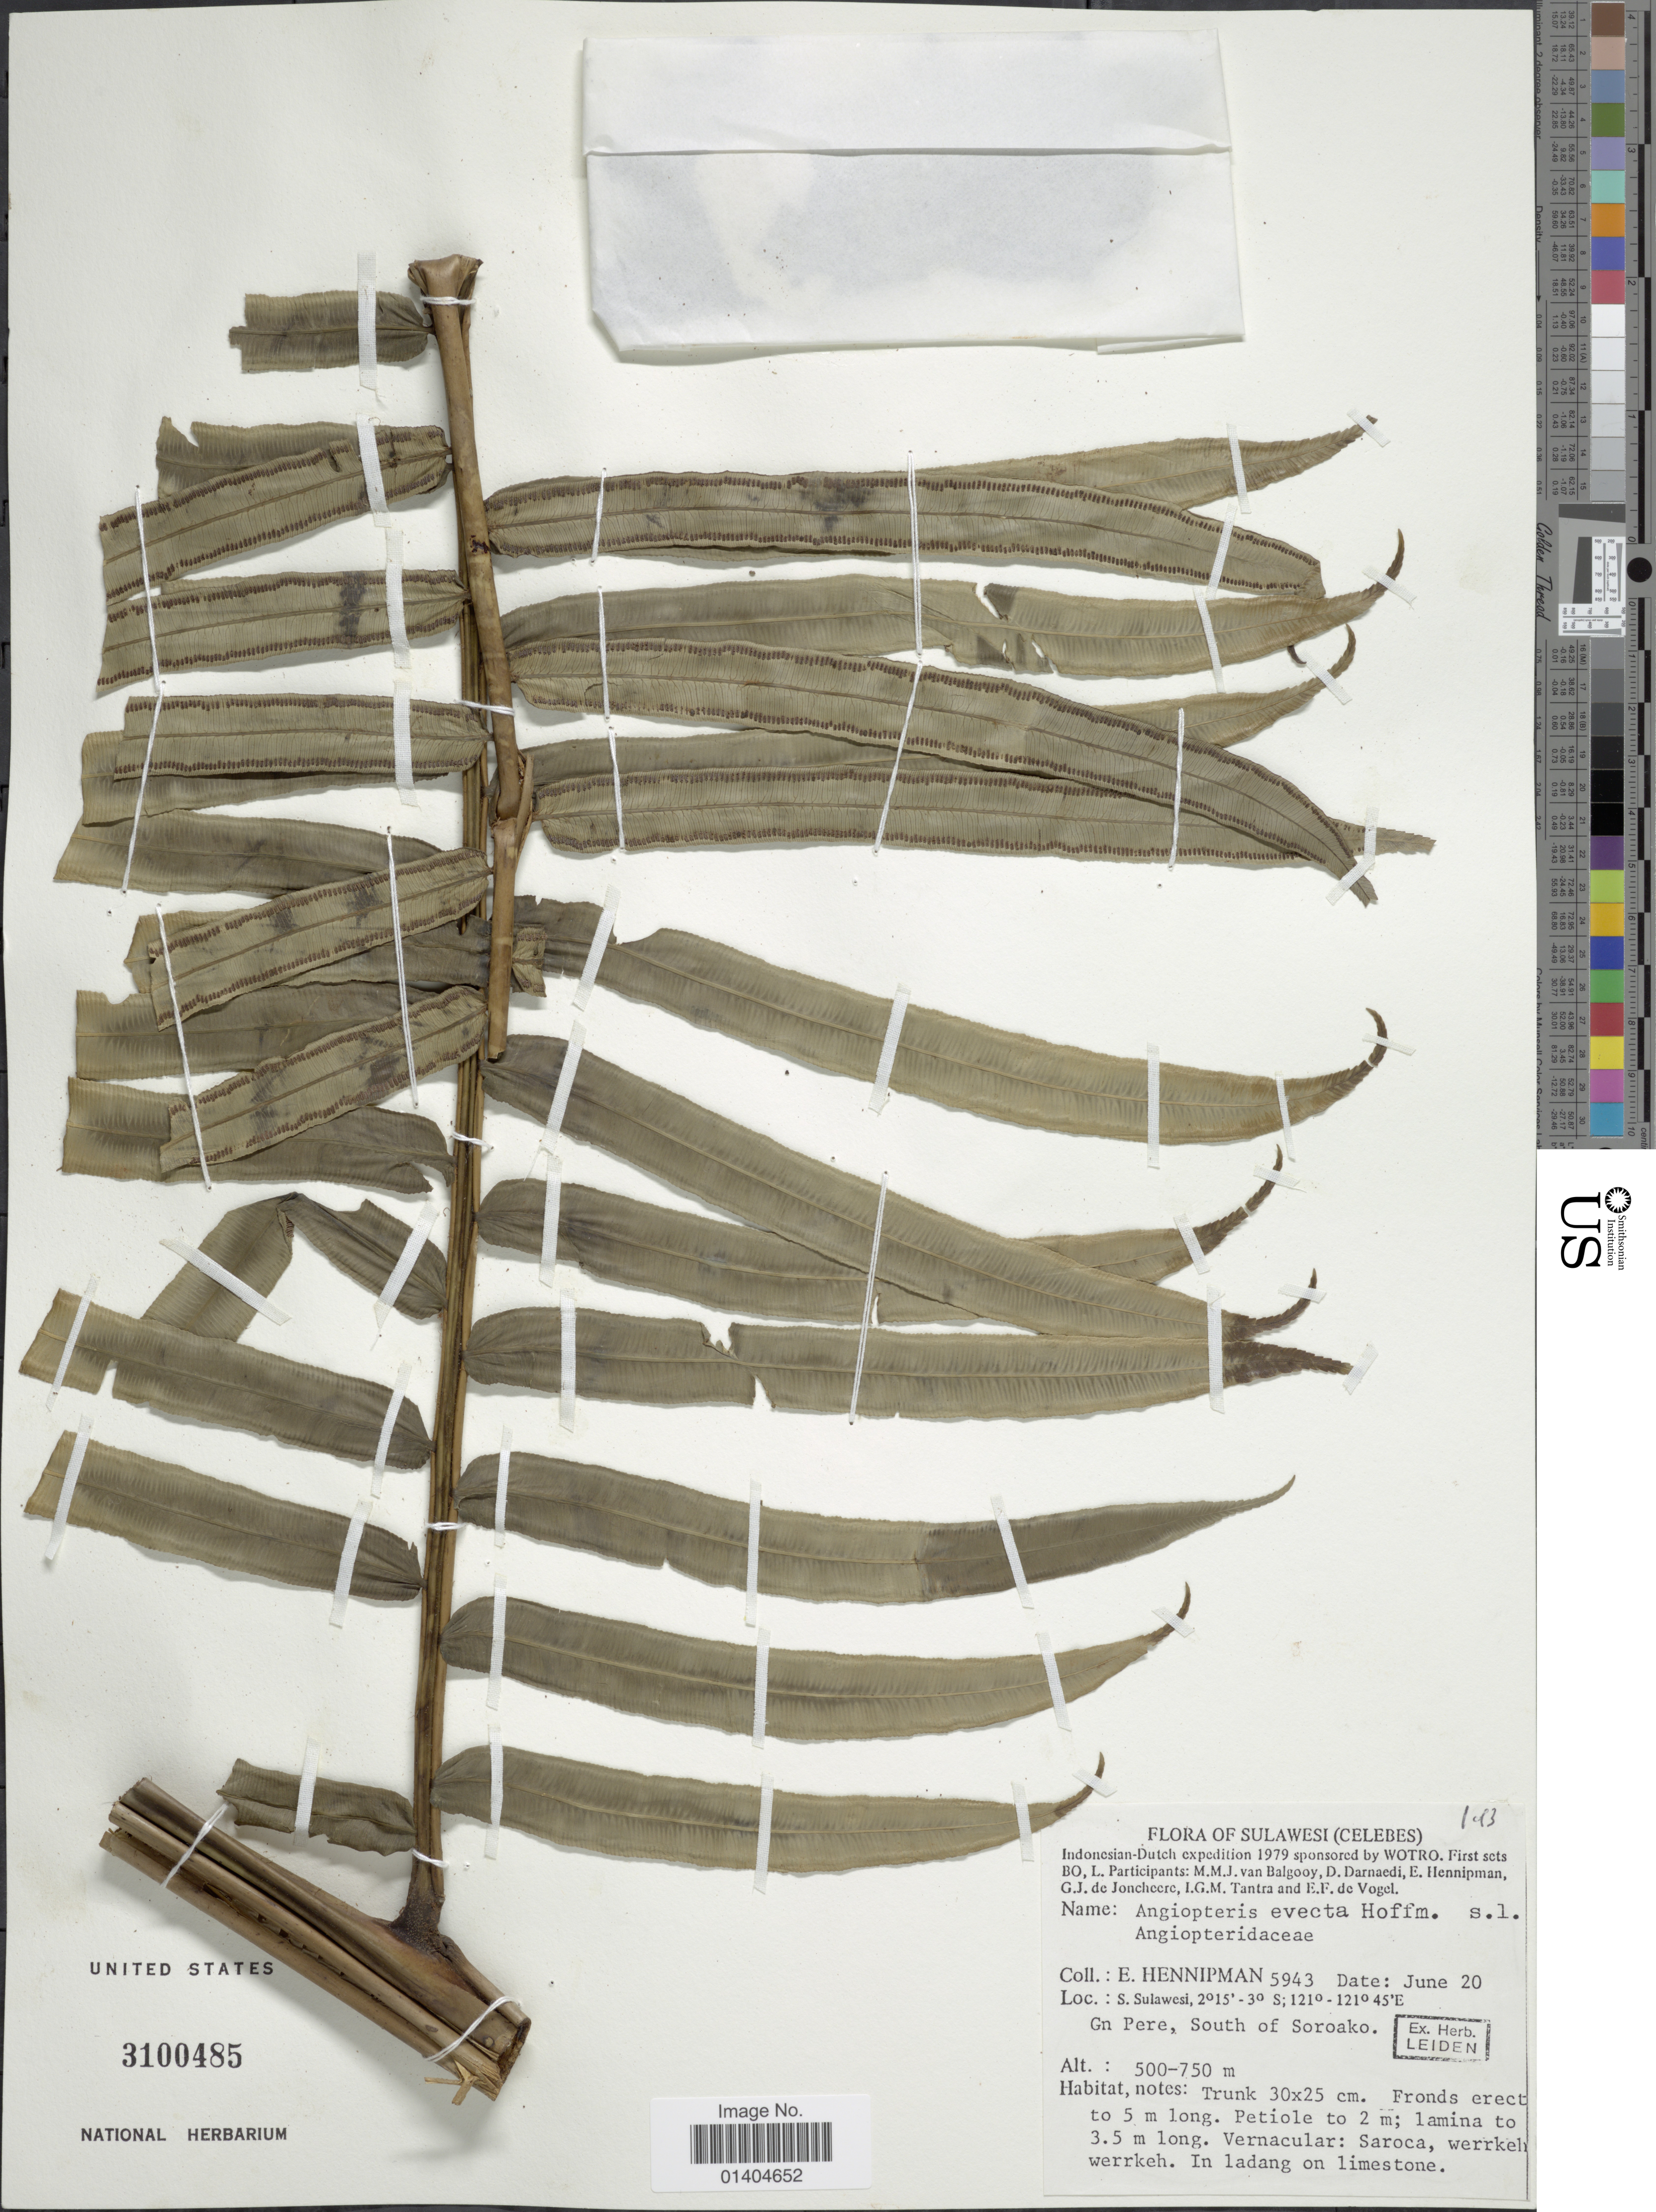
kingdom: Plantae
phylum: Tracheophyta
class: Polypodiopsida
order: Marattiales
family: Marattiaceae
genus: Angiopteris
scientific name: Angiopteris evecta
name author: (G. Forst.) Hoffm.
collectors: E. Hennipman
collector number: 5943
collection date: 1979-06-20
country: Indonesia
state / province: Sulawesi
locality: Celebes. S. Sulawesi, Gn Pere, South of Soroako.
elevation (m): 500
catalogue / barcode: US 3100485